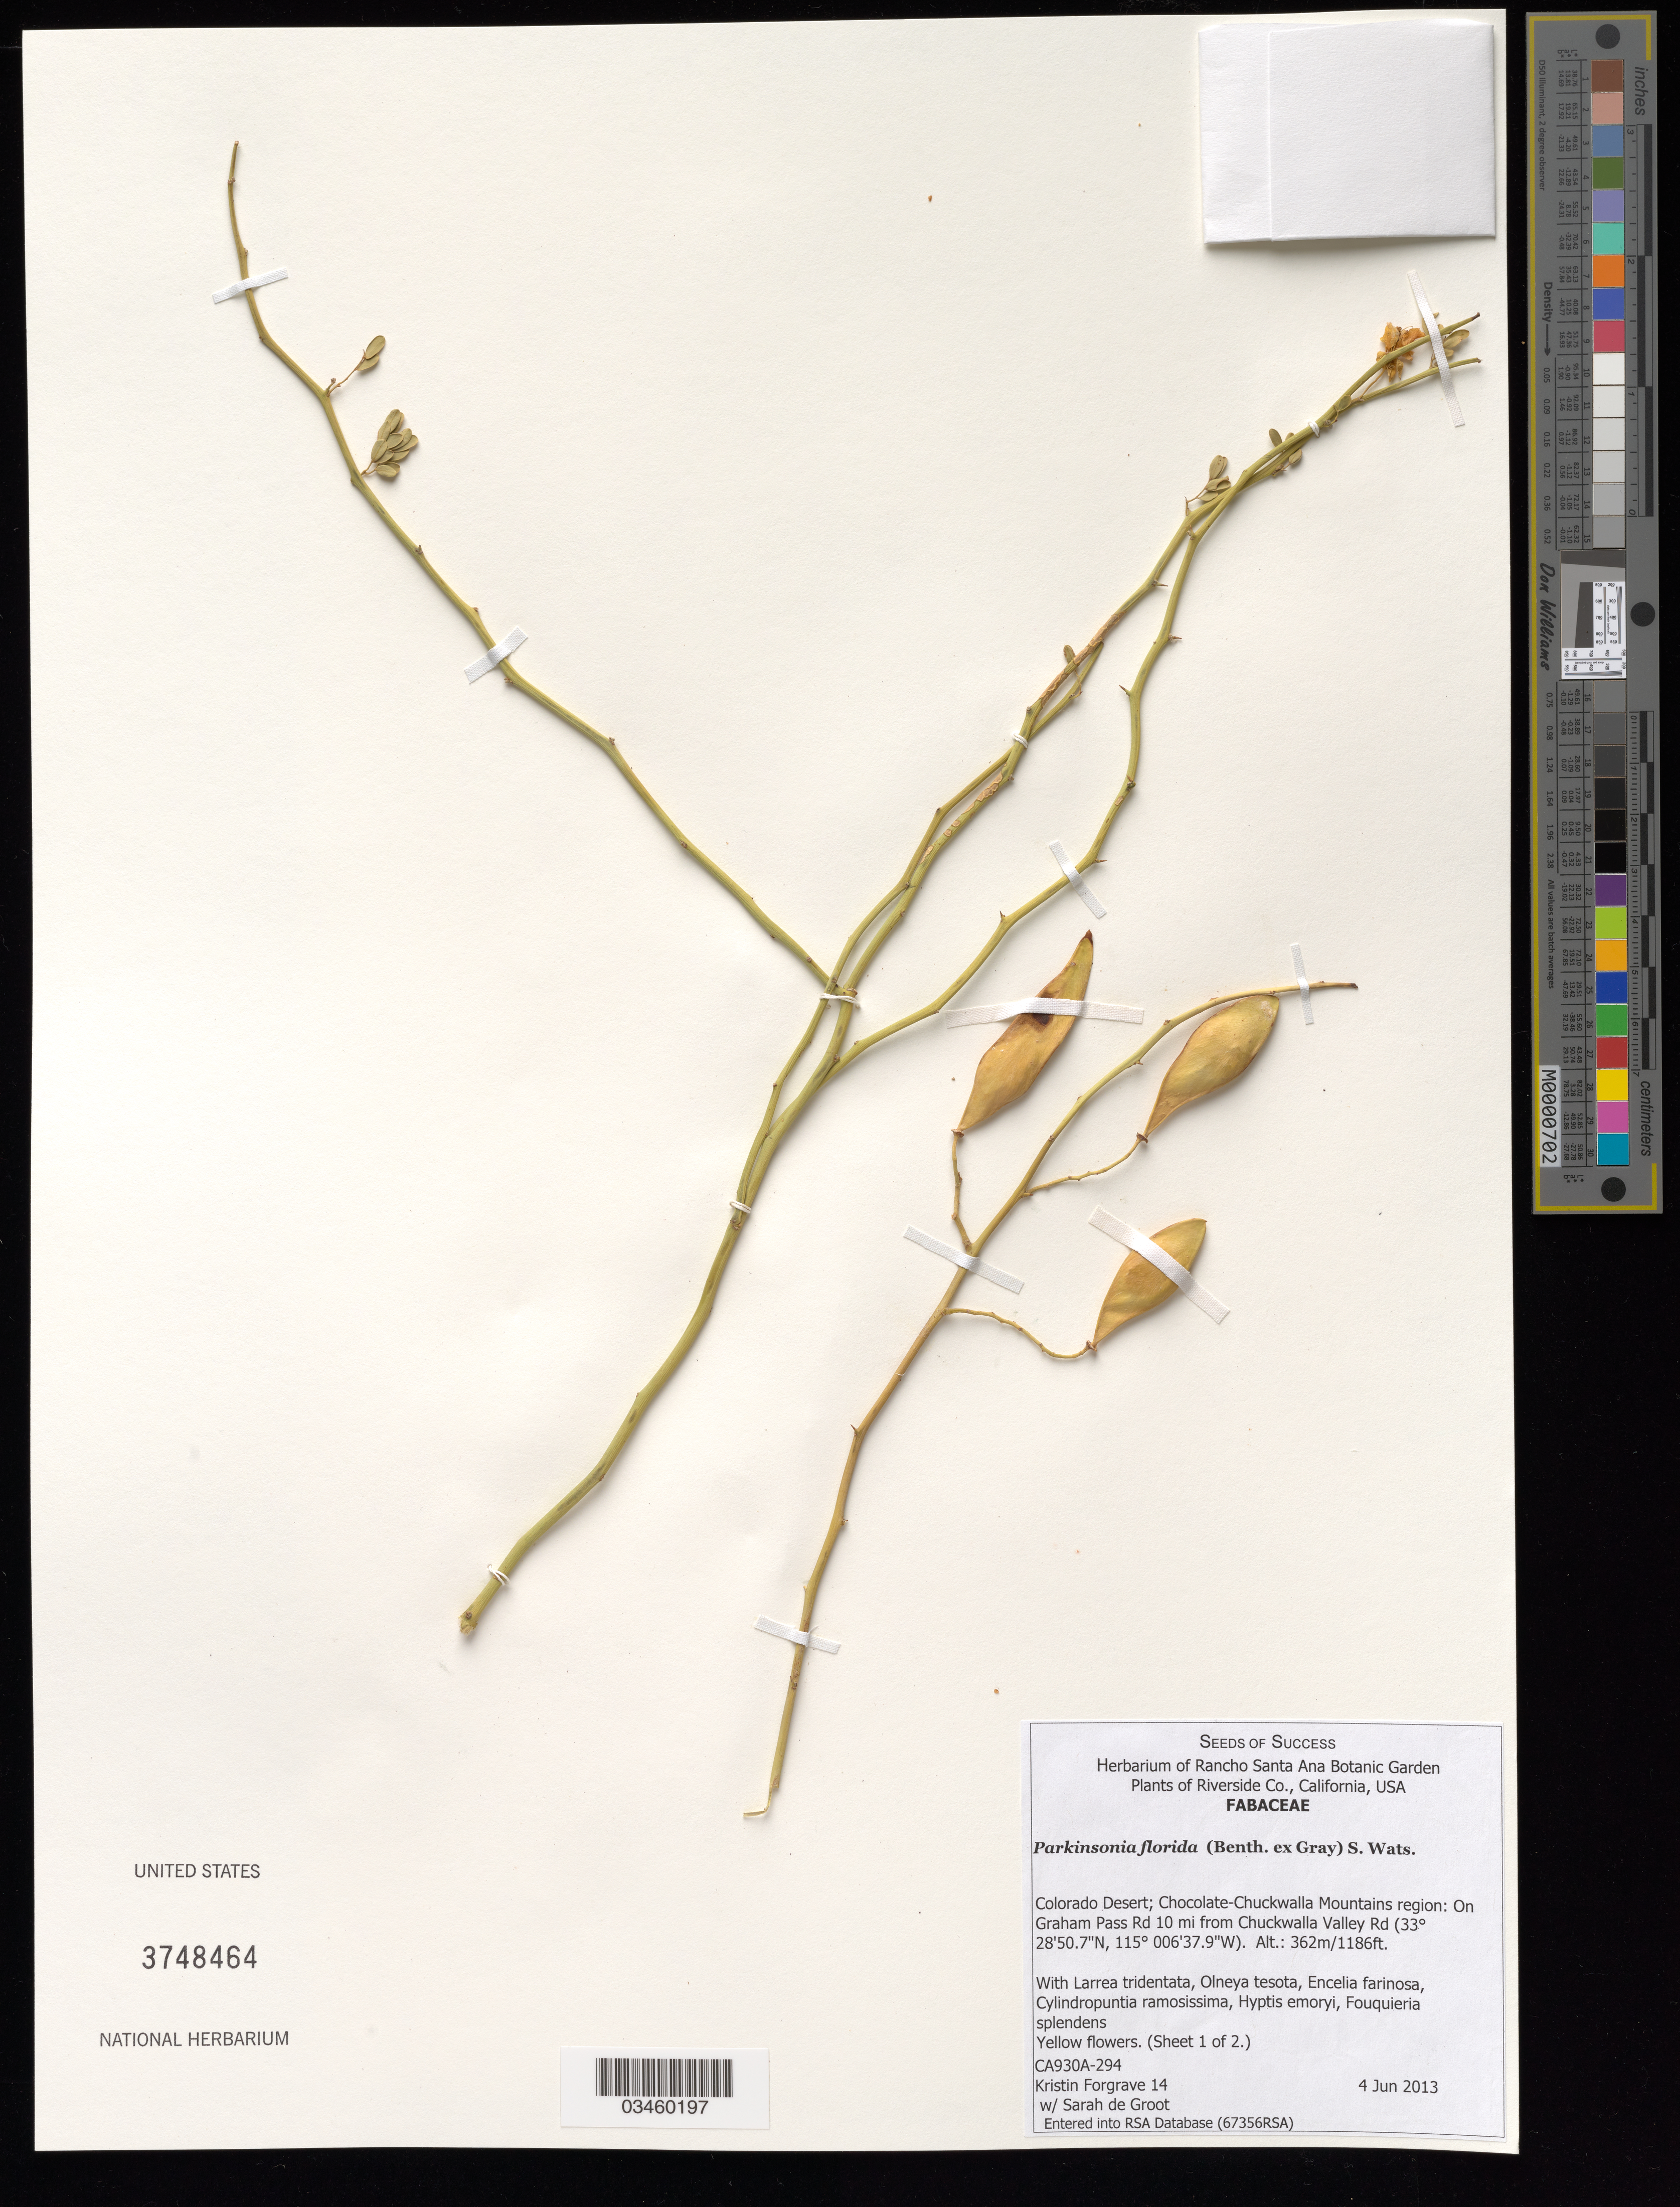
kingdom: Plantae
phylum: Tracheophyta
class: Magnoliopsida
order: Fabales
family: Fabaceae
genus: Parkinsonia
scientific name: Parkinsonia florida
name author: (Benth. ex A. Gray) S. Watson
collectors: K. Forgrave & S. De Groot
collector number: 14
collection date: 2013-06-04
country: United States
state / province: California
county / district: Riverside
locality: Chocolate-Chuckwalla Mountains region: On Graham Pass Rd 10 mi. from Chuckwalla Valley Rd.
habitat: With Larrea tridentata, Olneya tesota, Encelia farinosa, ect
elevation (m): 362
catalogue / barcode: US 3748464